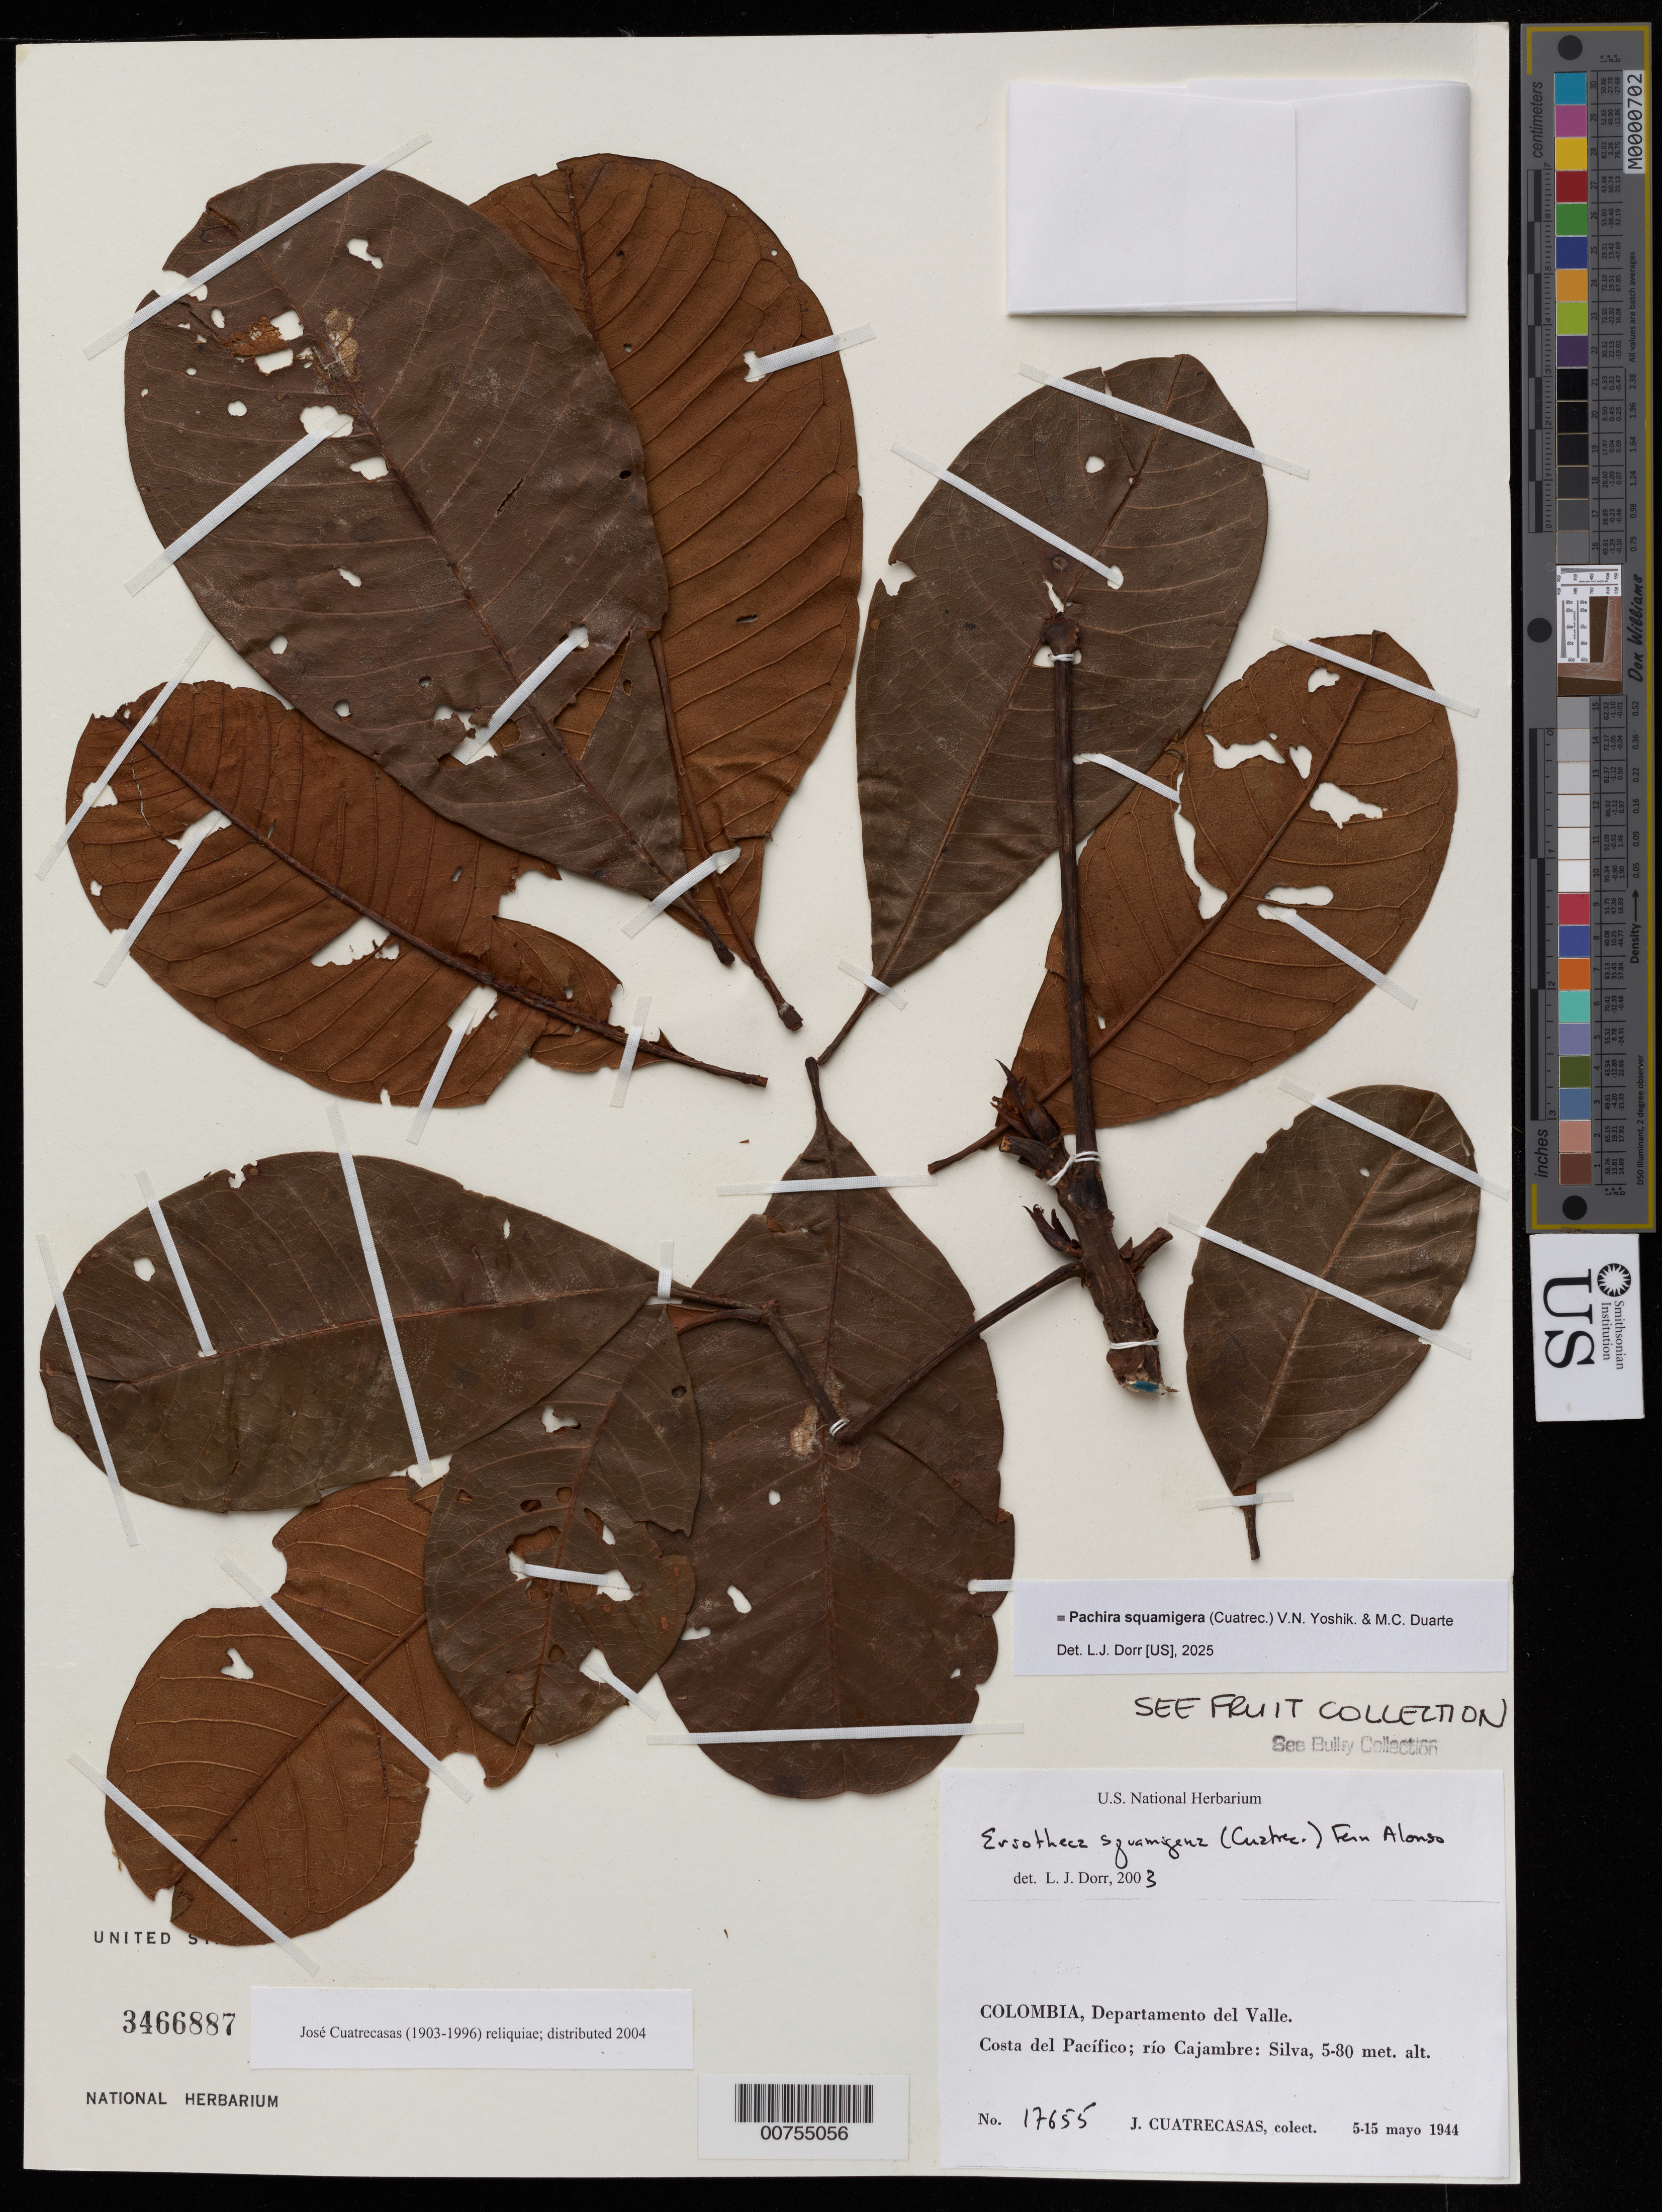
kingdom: Plantae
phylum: Tracheophyta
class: Magnoliopsida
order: Malvales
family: Malvaceae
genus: Pachira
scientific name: Pachira squamigera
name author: (Cuatrec.) V.N. Yoshik. & M.C. Duarte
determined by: Dorr, Laurence J., Curator (BOT), Smithsonian Institution - National Museum of Natural History (UNITED STATES)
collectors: J. Cuatrecasas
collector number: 17655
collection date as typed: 05 May 1944 to 15 May 1944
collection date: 1944-05-05/1944-05-15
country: Colombia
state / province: Valle del Cauca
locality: Costa del Pacífico; río Cajambre: Silva.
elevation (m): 5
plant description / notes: Bulky Fruit BC 00755057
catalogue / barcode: US 3466887